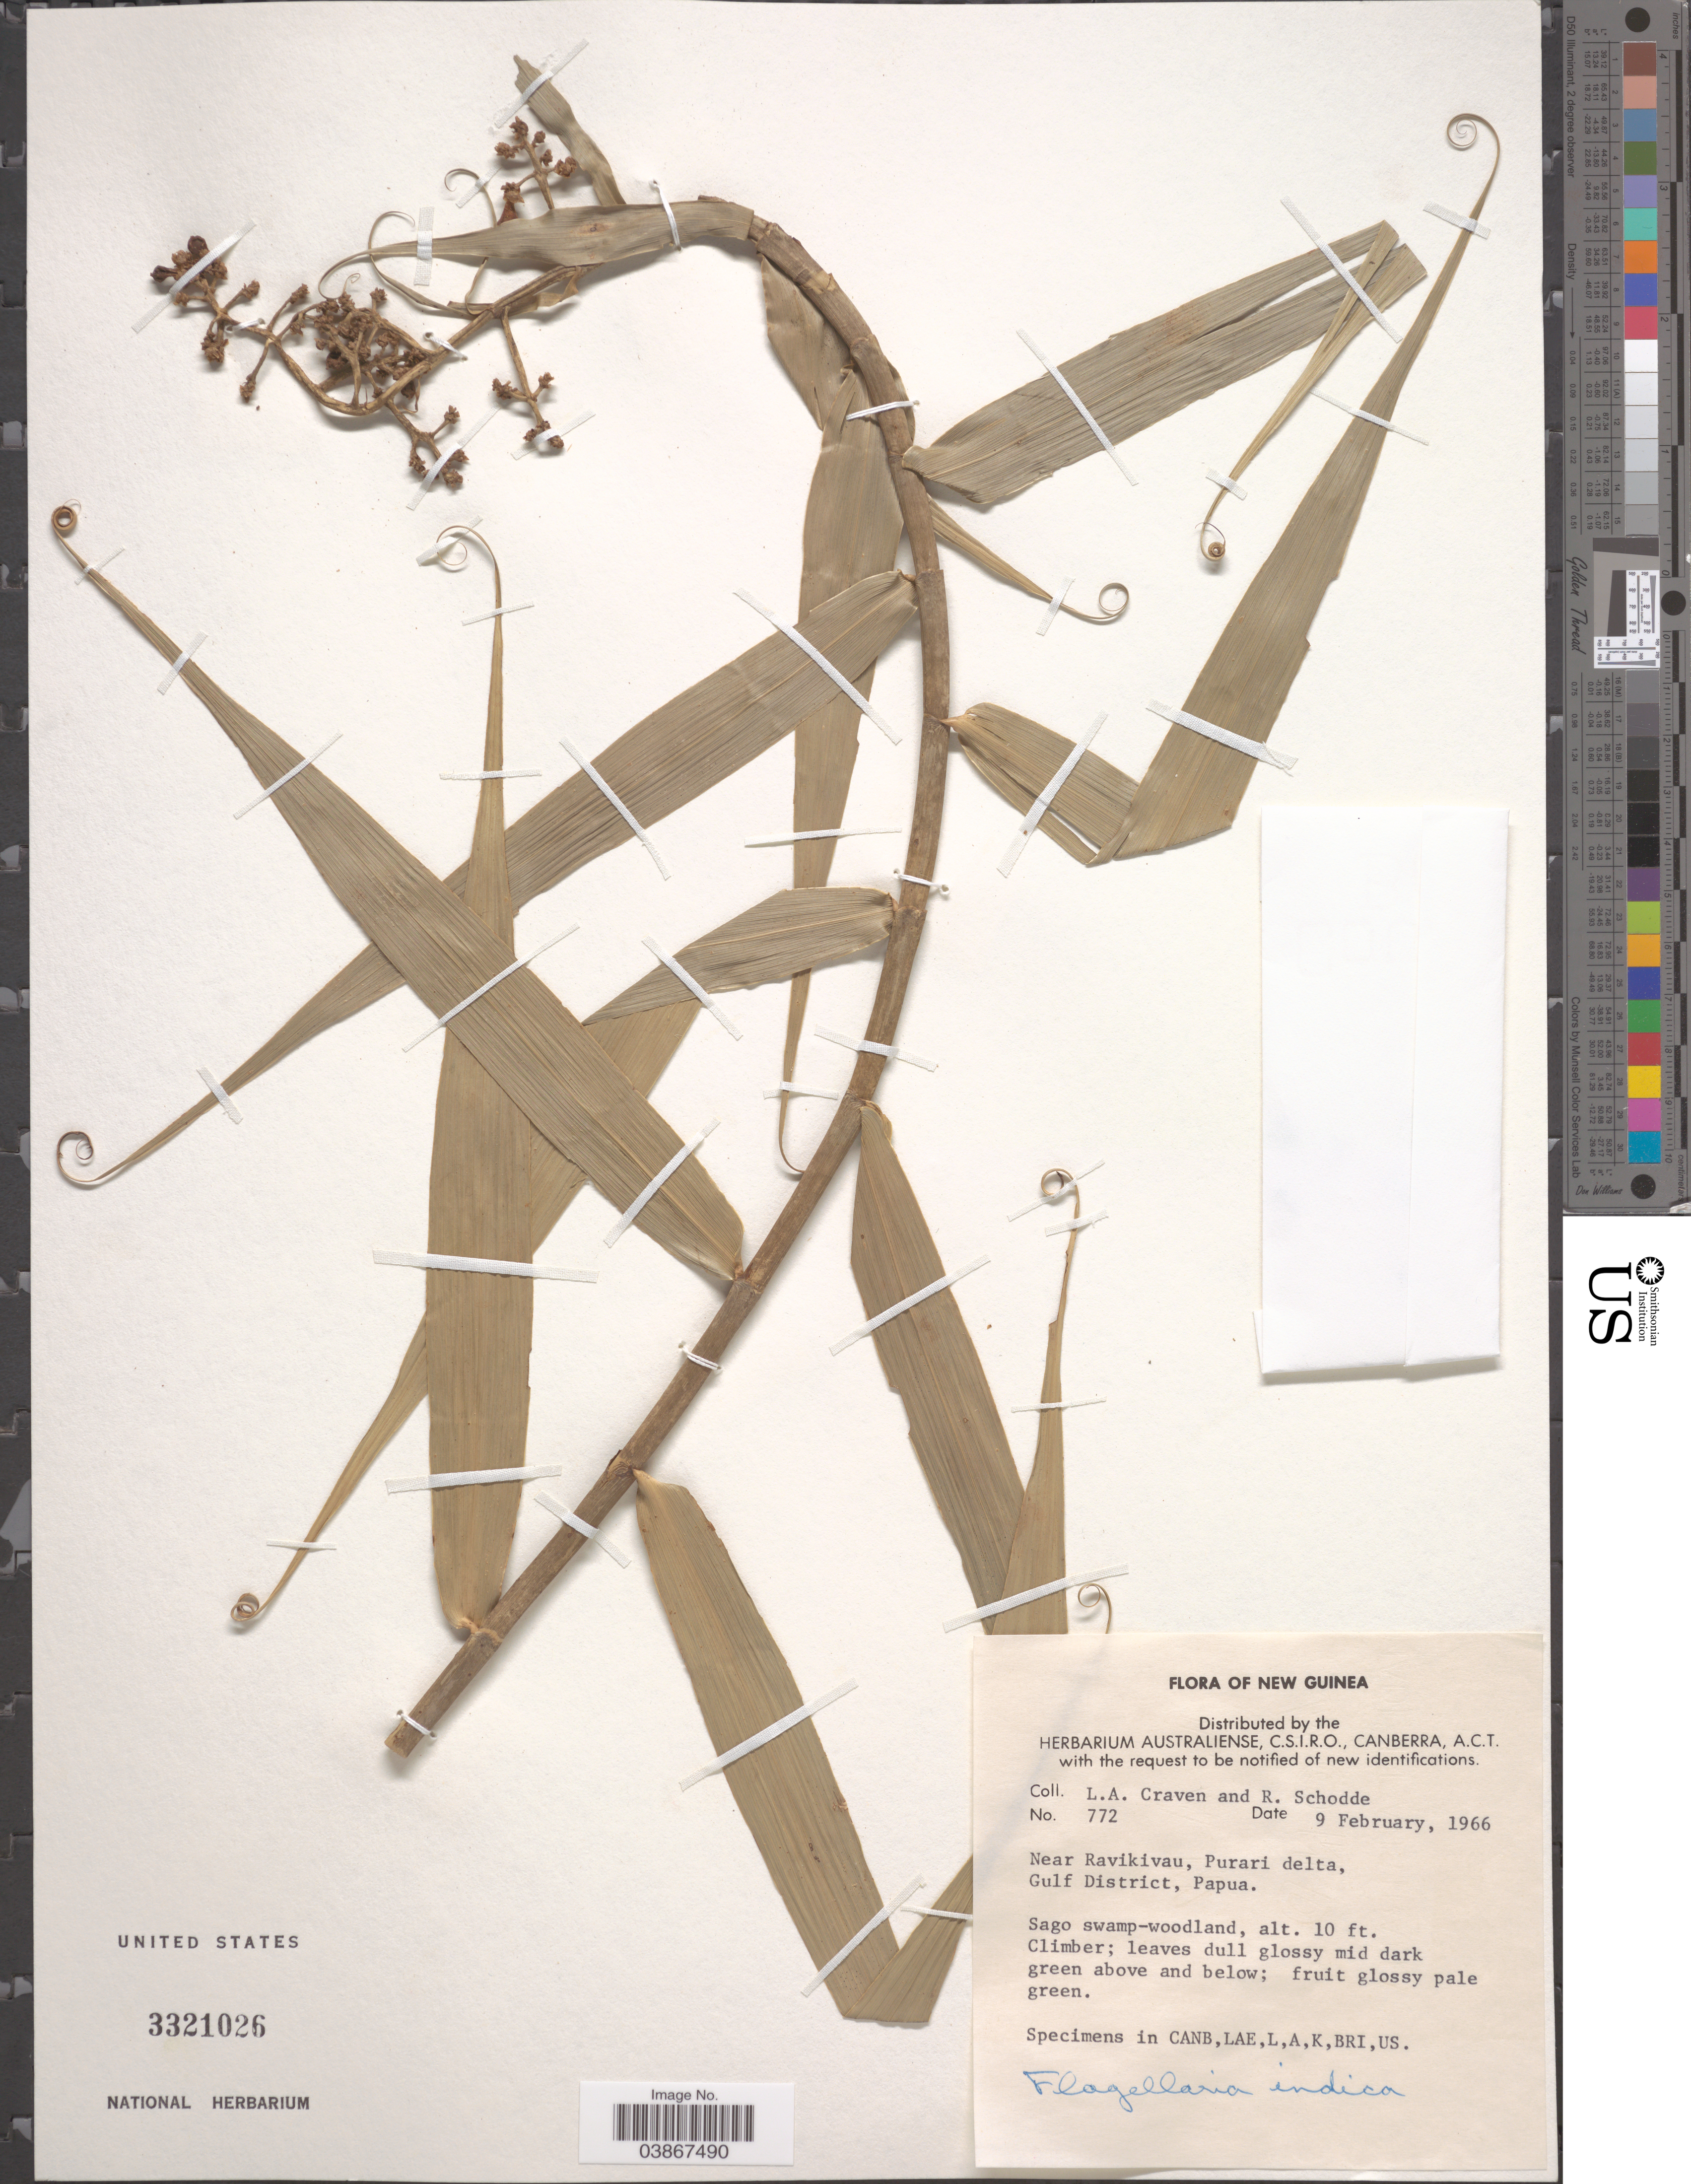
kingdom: Plantae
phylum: Tracheophyta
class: Liliopsida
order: Poales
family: Flagellariaceae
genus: Flagellaria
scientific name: Flagellaria indica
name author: L.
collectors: L. A. Craven & R. Schodde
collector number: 772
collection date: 1966-02-09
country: Papua New Guinea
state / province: Gulf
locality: New Guinea. Near Ravikivau, Purari delta, Gulf District, Papua.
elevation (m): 3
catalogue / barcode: US 3321026